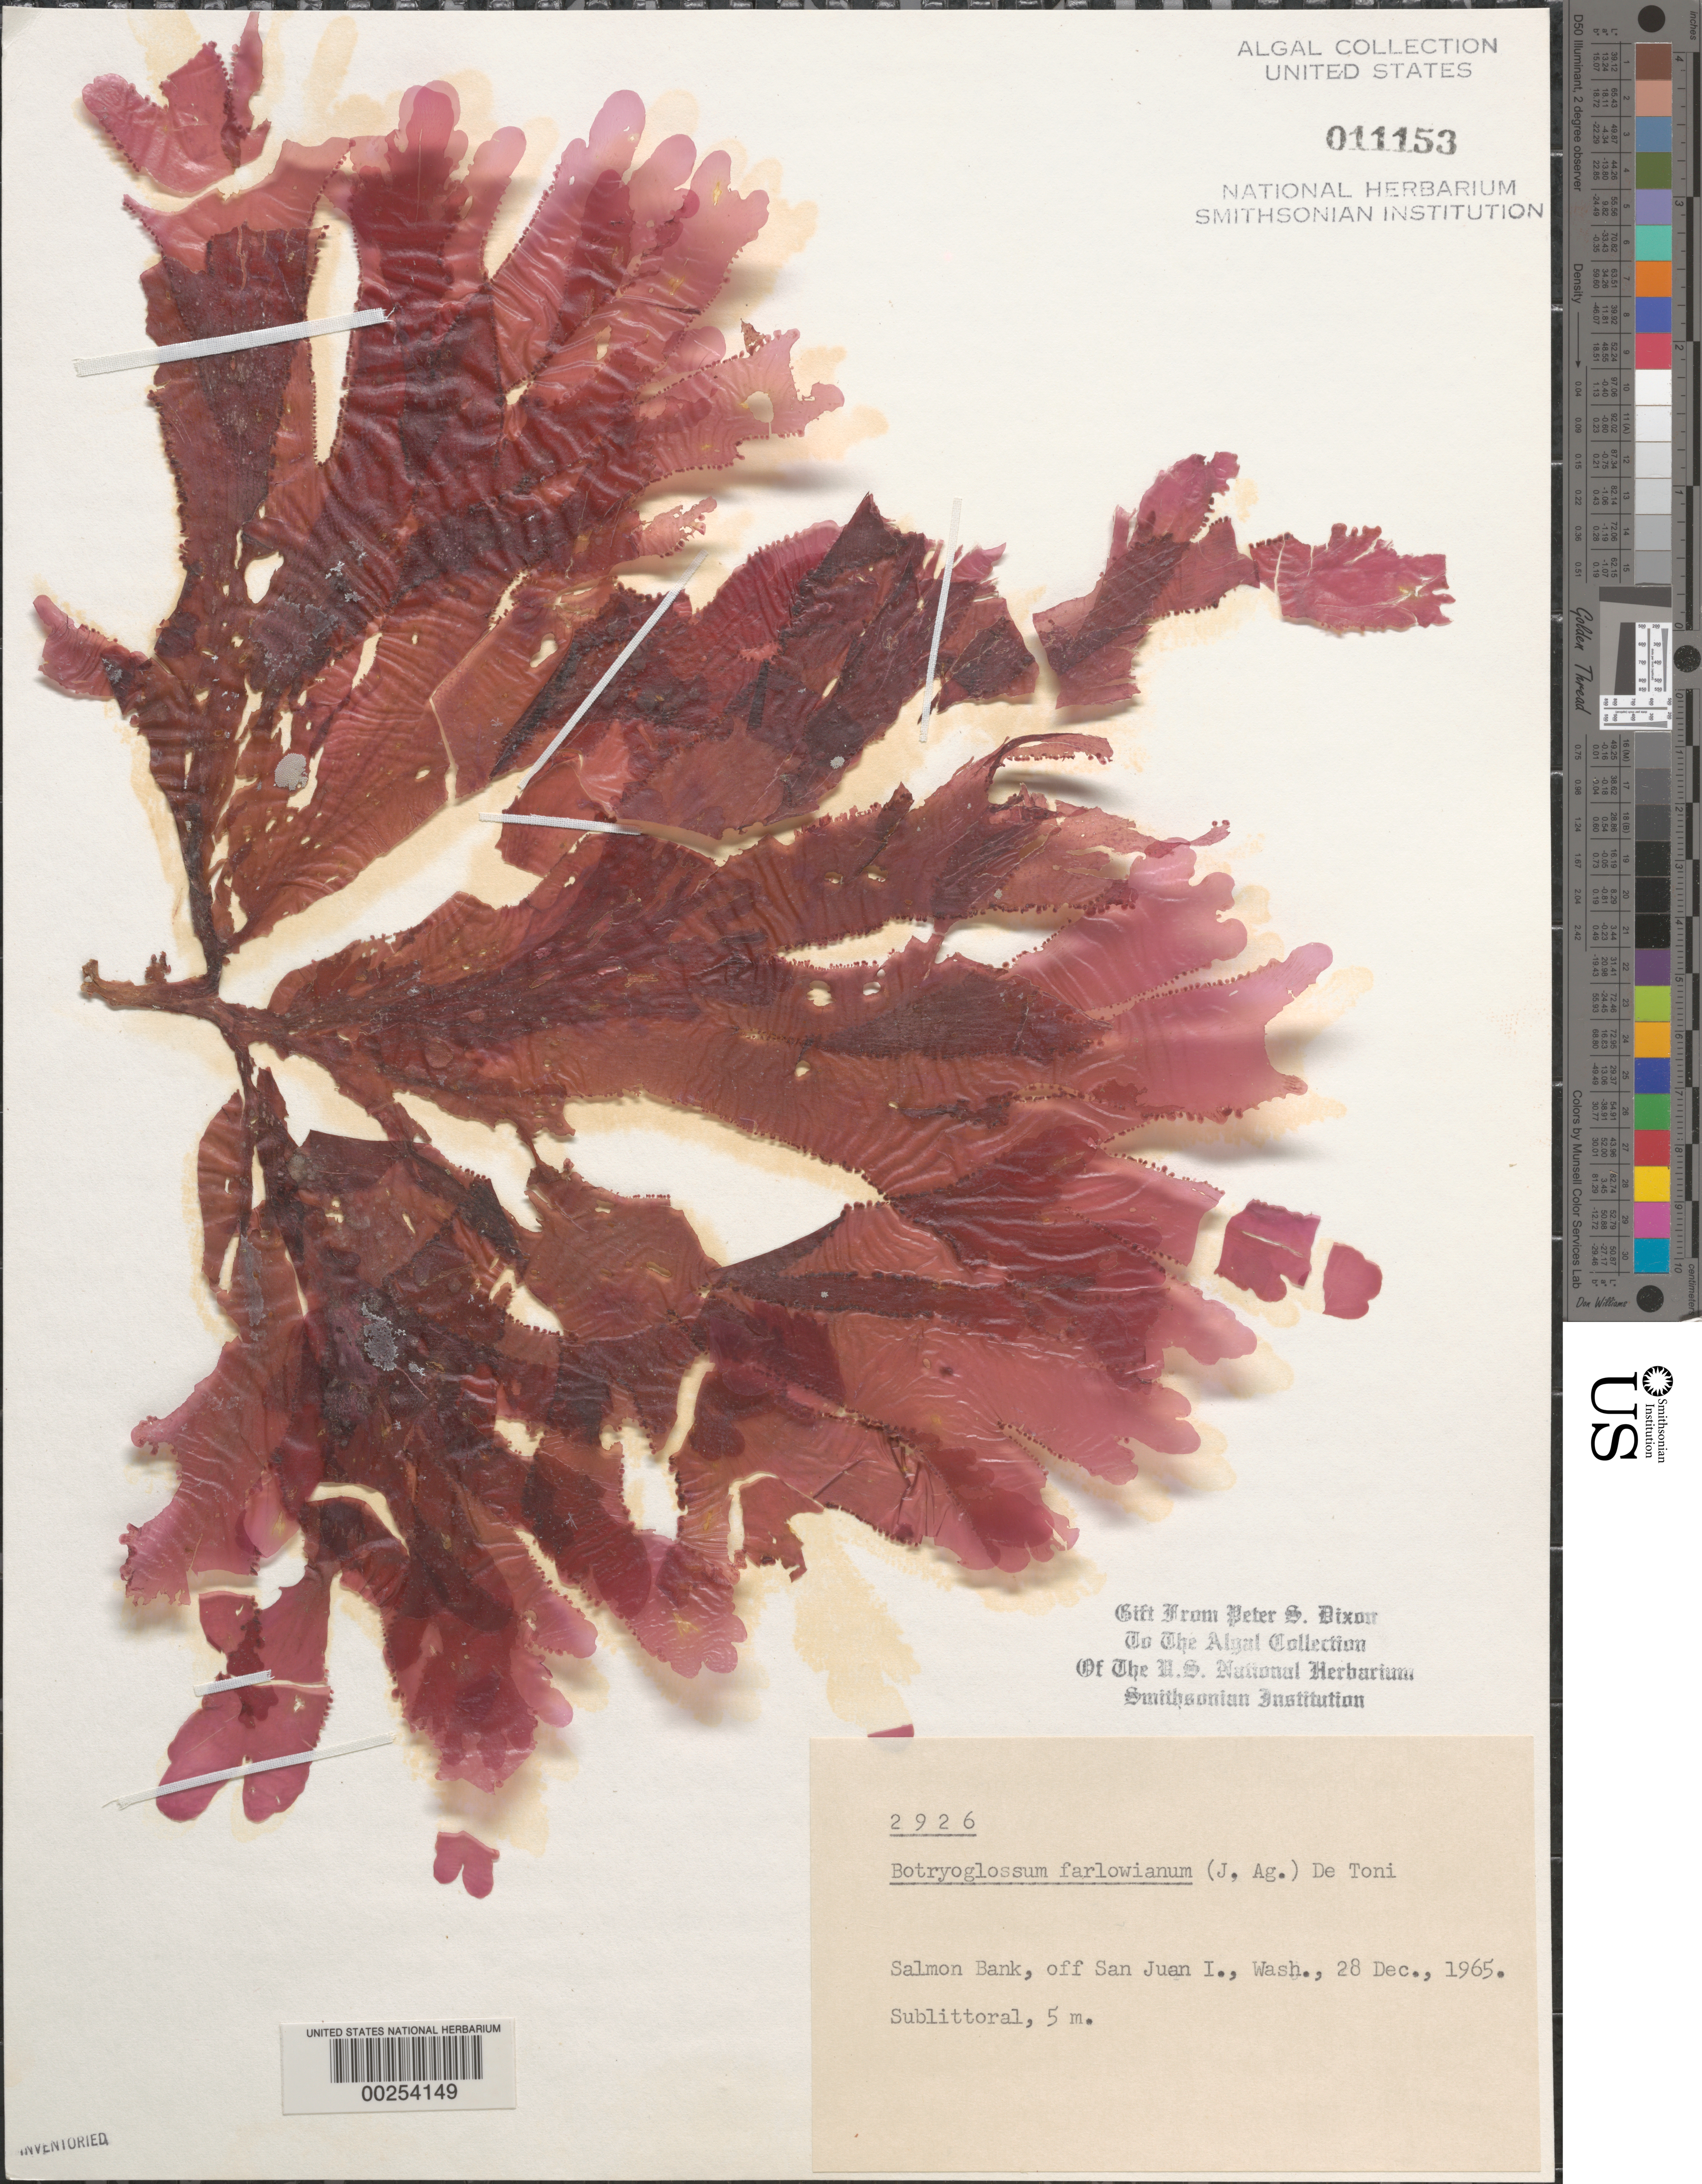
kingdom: Plantae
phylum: Rhodophyta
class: Florideophyceae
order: Ceramiales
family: Delesseriaceae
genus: Botryoglossum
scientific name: Botryoglossum farlowianum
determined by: Dixon, P. S.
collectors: P. S. Dixon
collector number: PSD 2926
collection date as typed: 28 Dec 1965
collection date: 1965-12-28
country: United States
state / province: Washington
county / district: San Juan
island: San Juan Island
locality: Salmon Bank, off San Juan Island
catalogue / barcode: US 11153